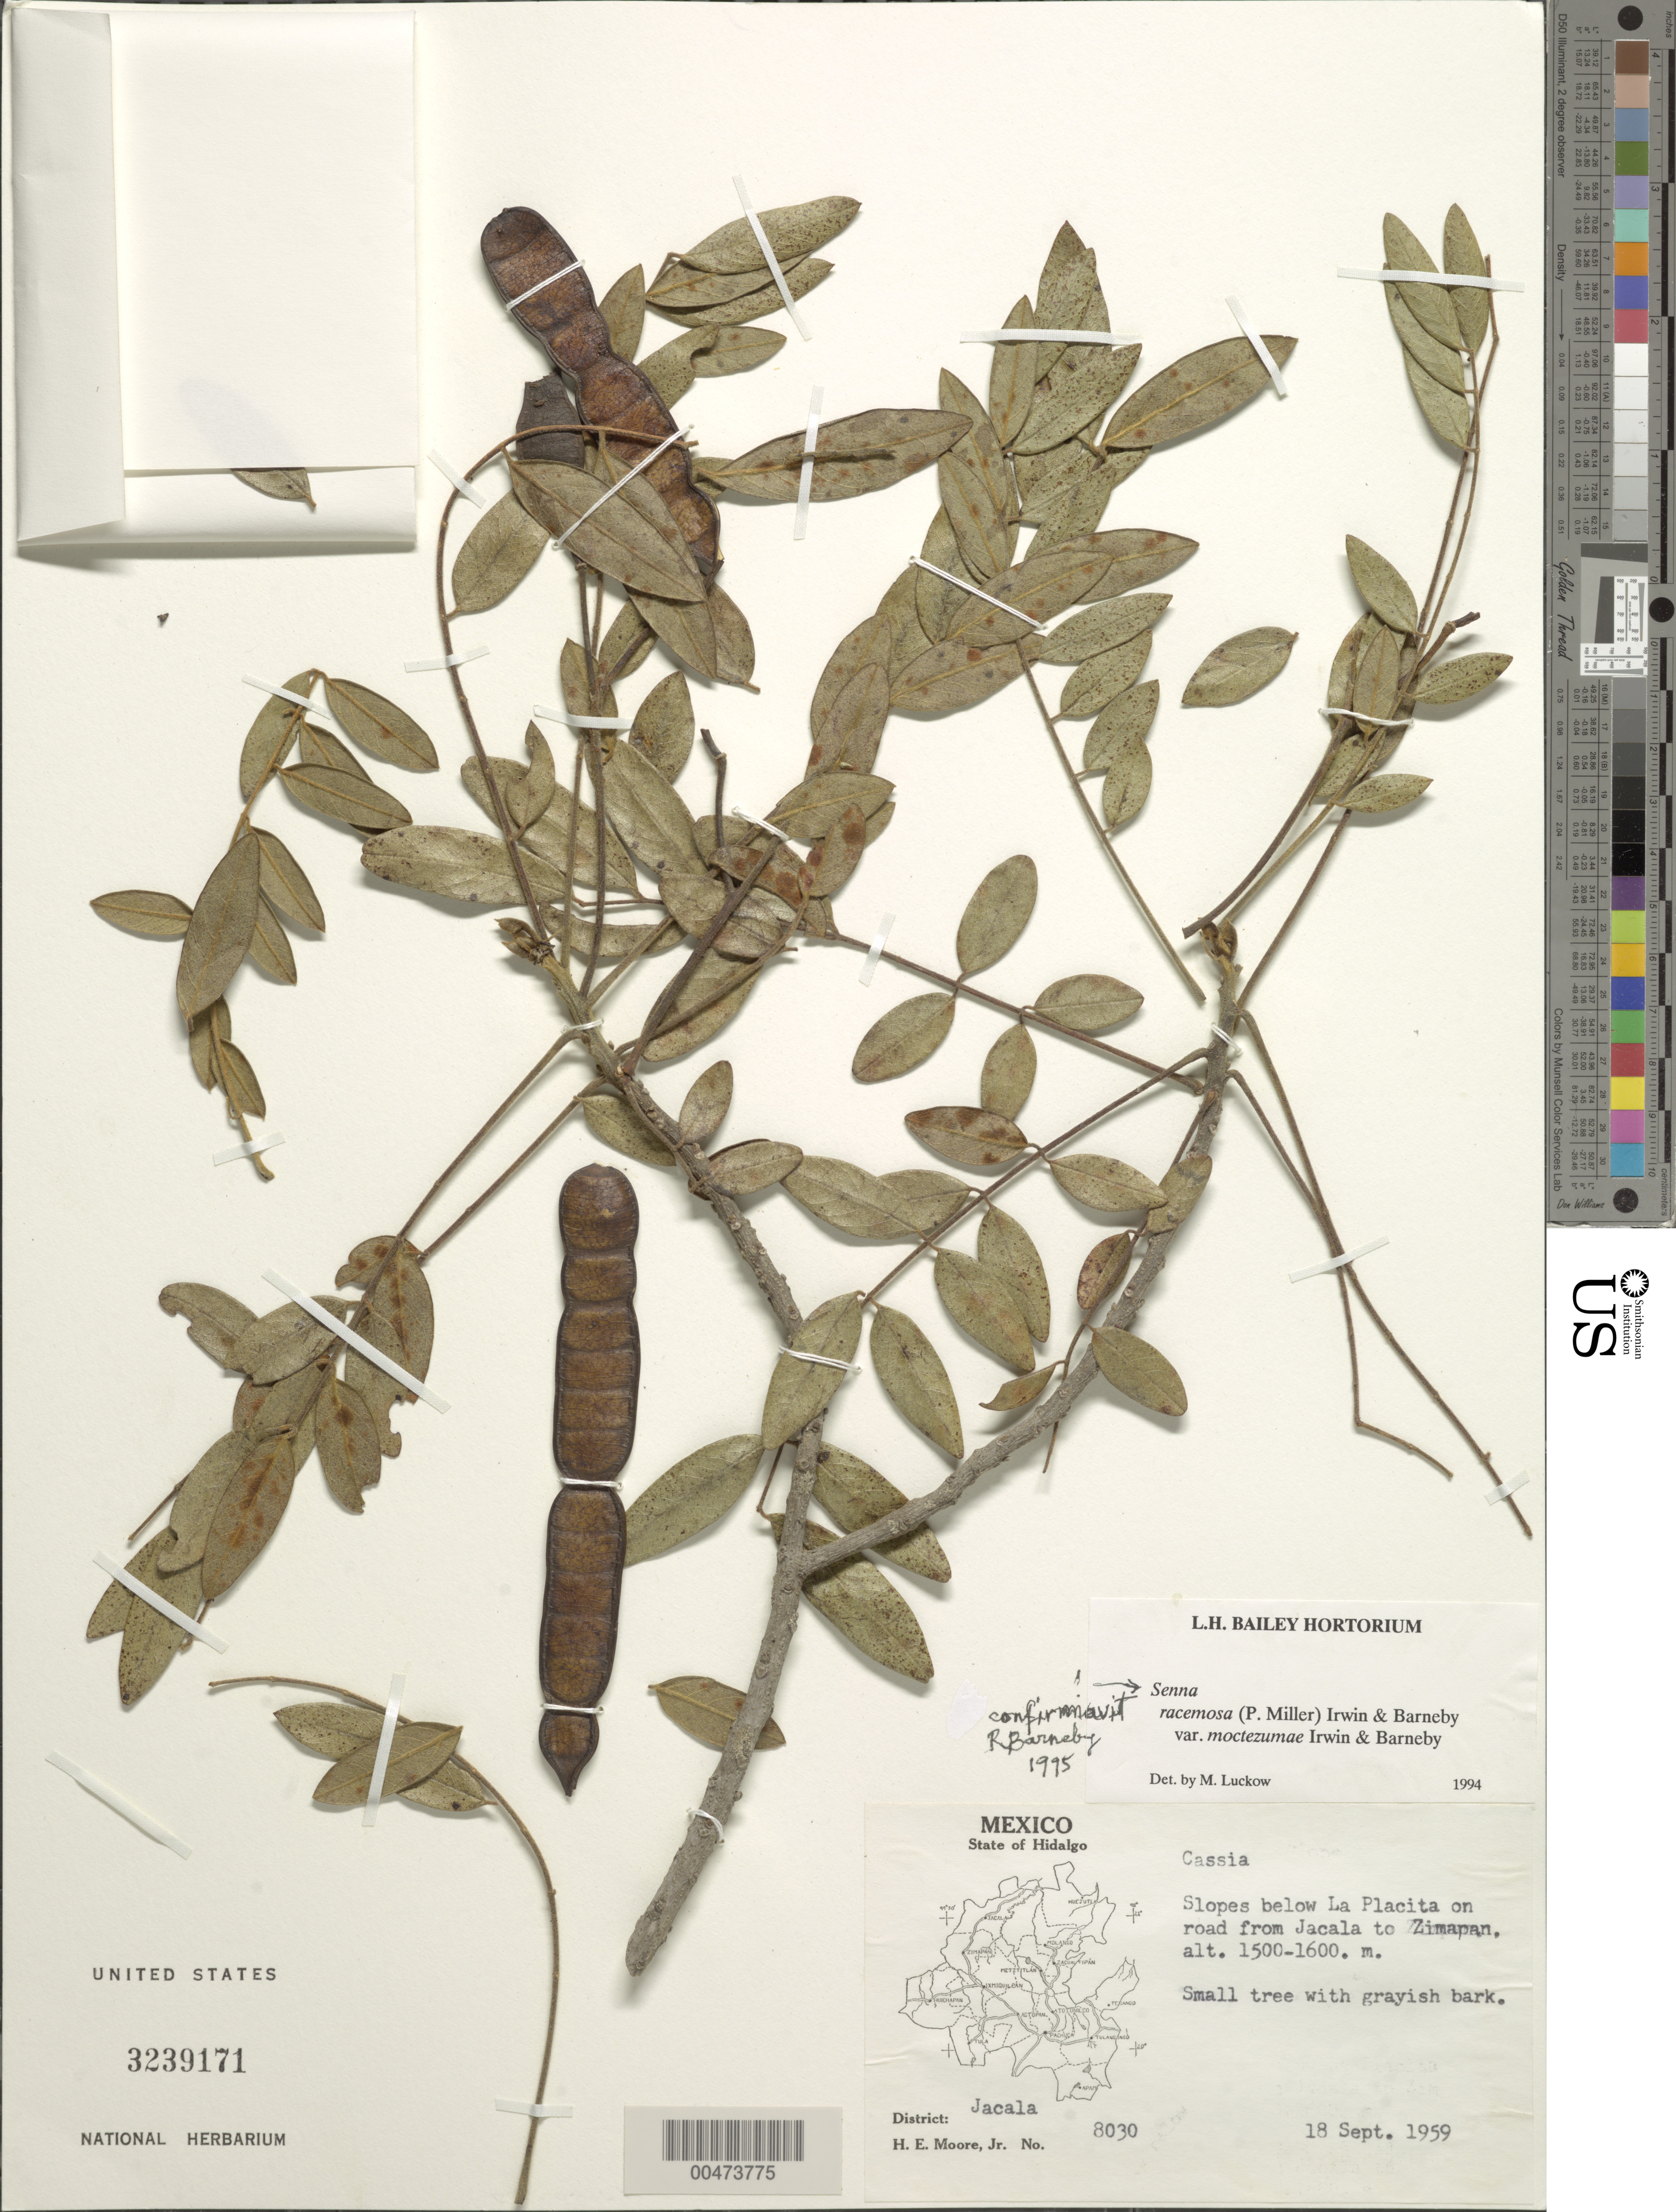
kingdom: Plantae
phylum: Tracheophyta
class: Magnoliopsida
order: Fabales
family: Fabaceae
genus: Senna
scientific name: Senna racemosa var. moctezumae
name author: H.S. Irwin & Barneby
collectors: H. E. Moore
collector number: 8030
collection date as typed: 18 Sep 1959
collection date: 1959-09-18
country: Mexico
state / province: Hidalgo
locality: La Placita on road from Jacala to Zimapan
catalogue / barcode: US 3239171